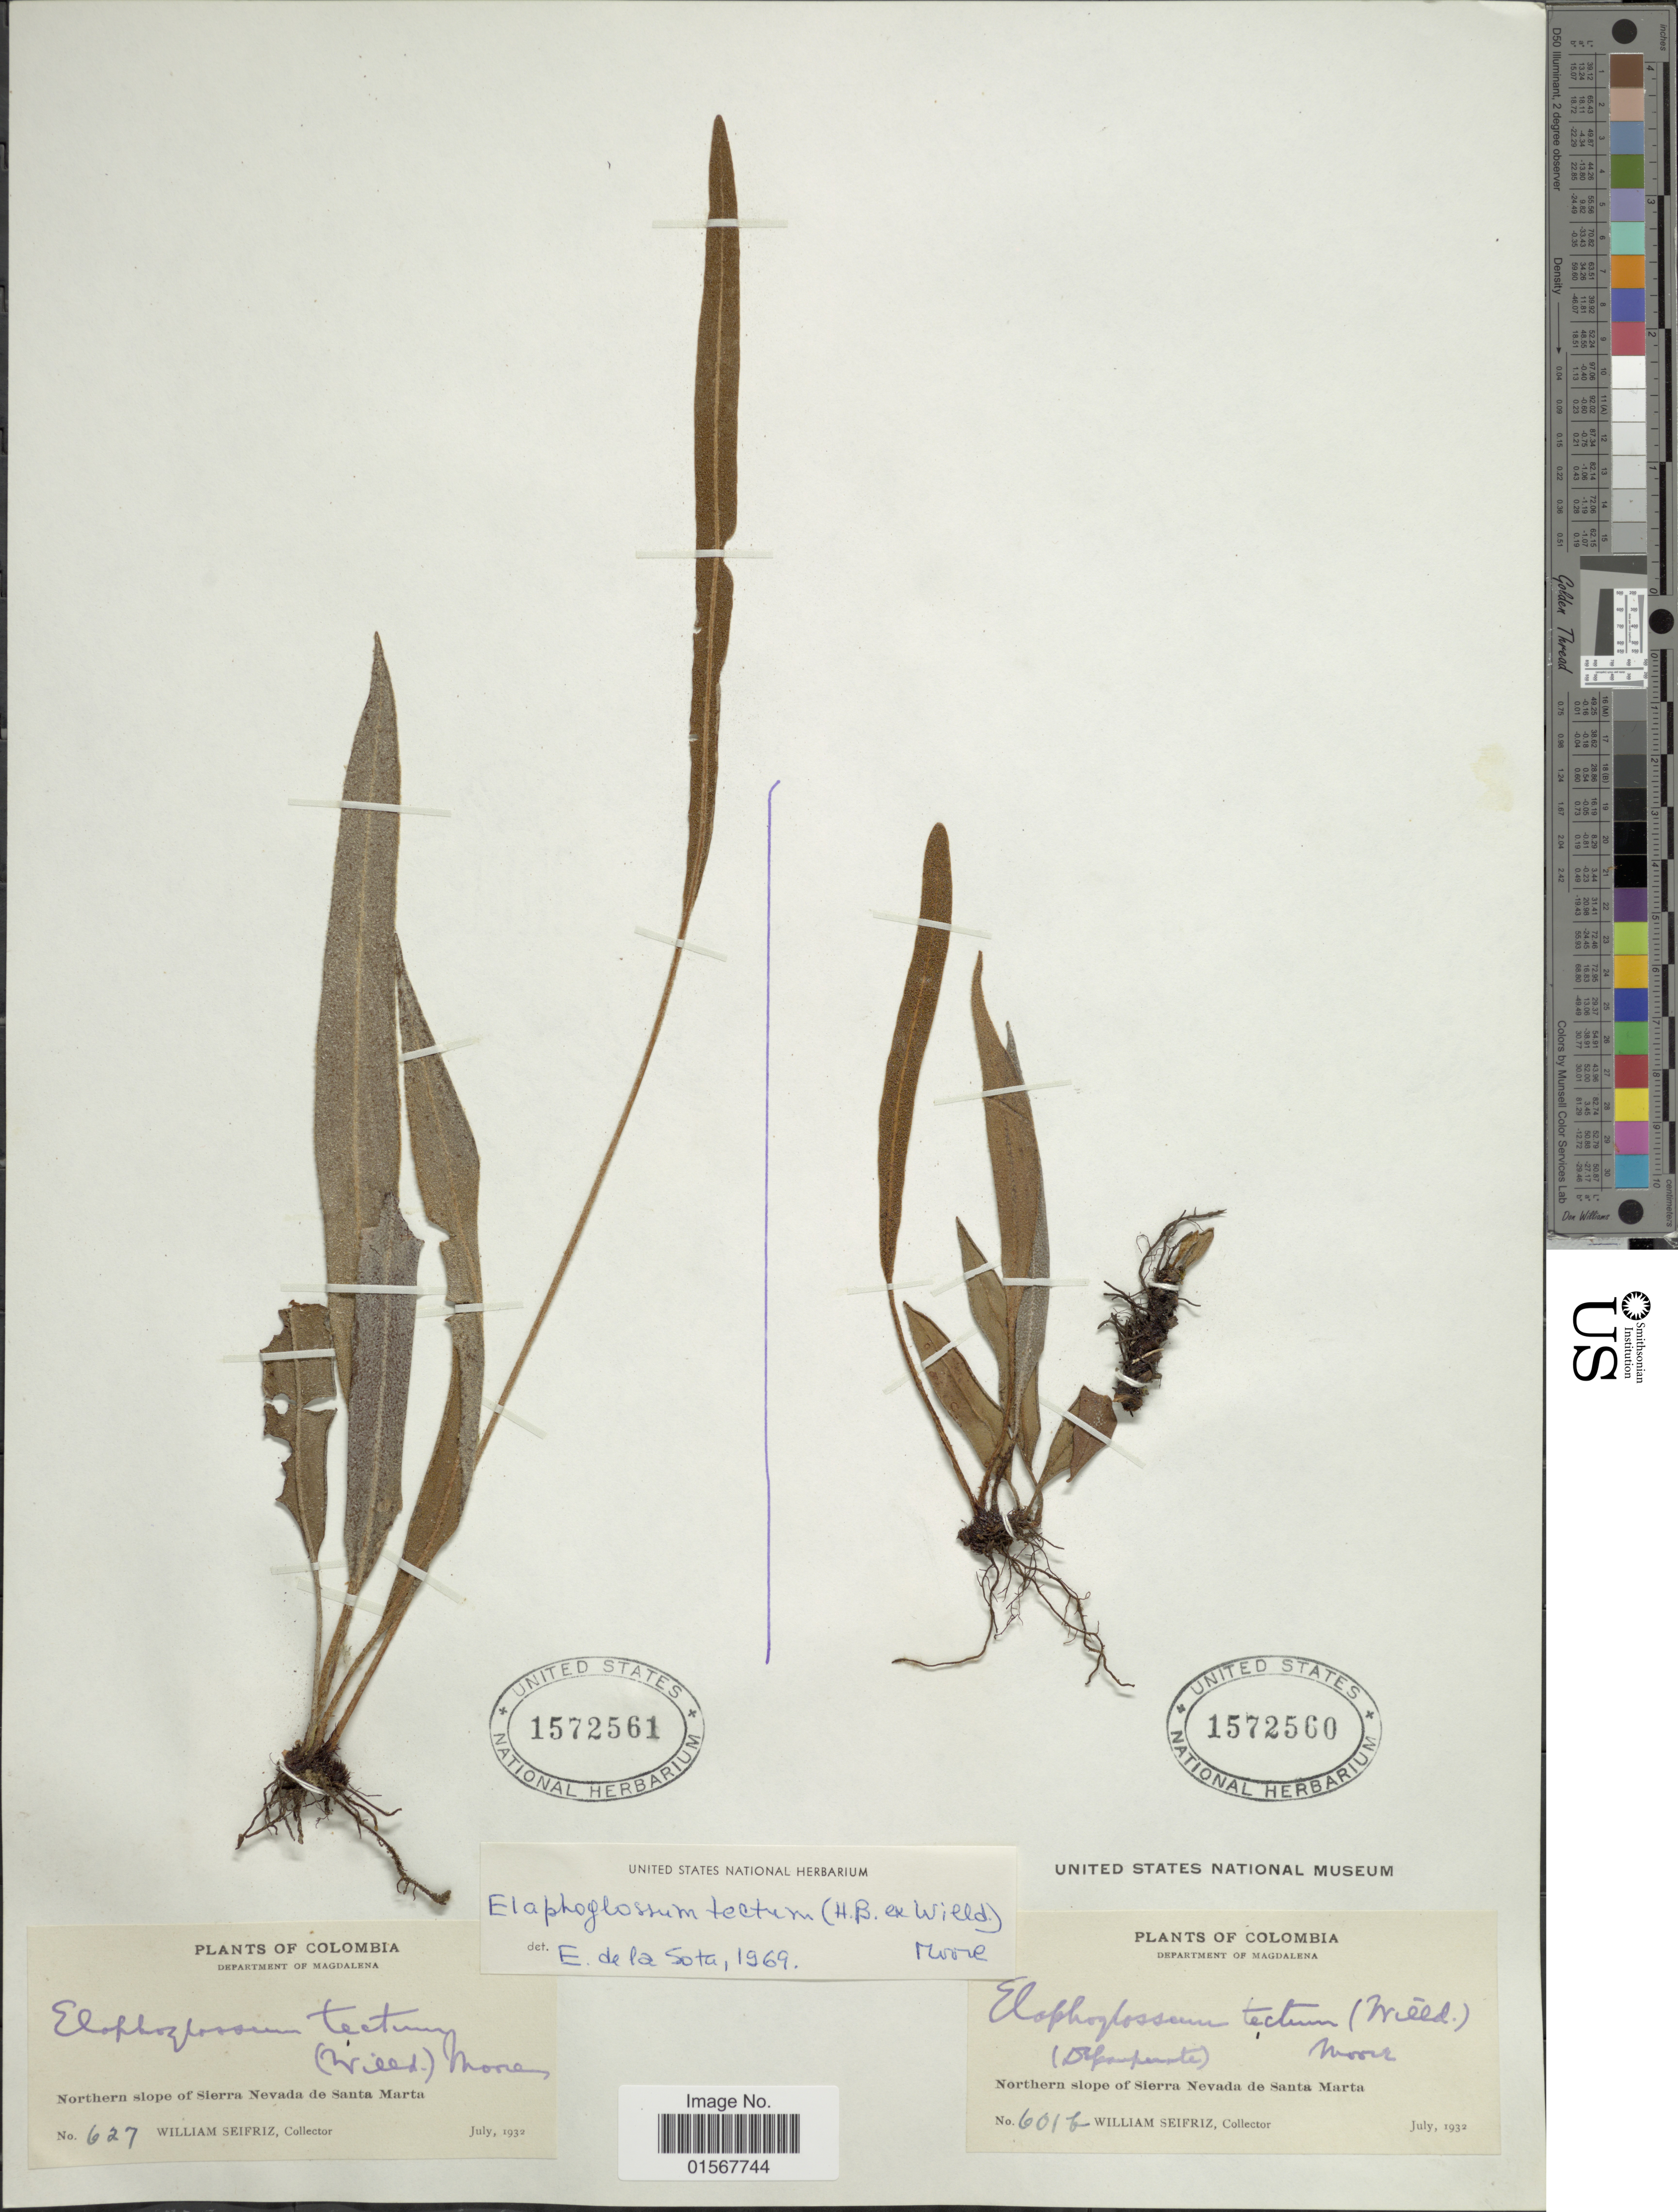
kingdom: Plantae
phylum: Tracheophyta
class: Polypodiopsida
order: Polypodiales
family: Dryopteridaceae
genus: Elaphoglossum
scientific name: Elaphoglossum tectum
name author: (Humb. & Bonpl.) Moore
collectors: W. Seifriz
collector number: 601b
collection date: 1932-07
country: Colombia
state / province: Magdalena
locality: Department of Magdalena, Northern slope of Sierra Nevada de Santa Maria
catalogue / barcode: US 1572560-2